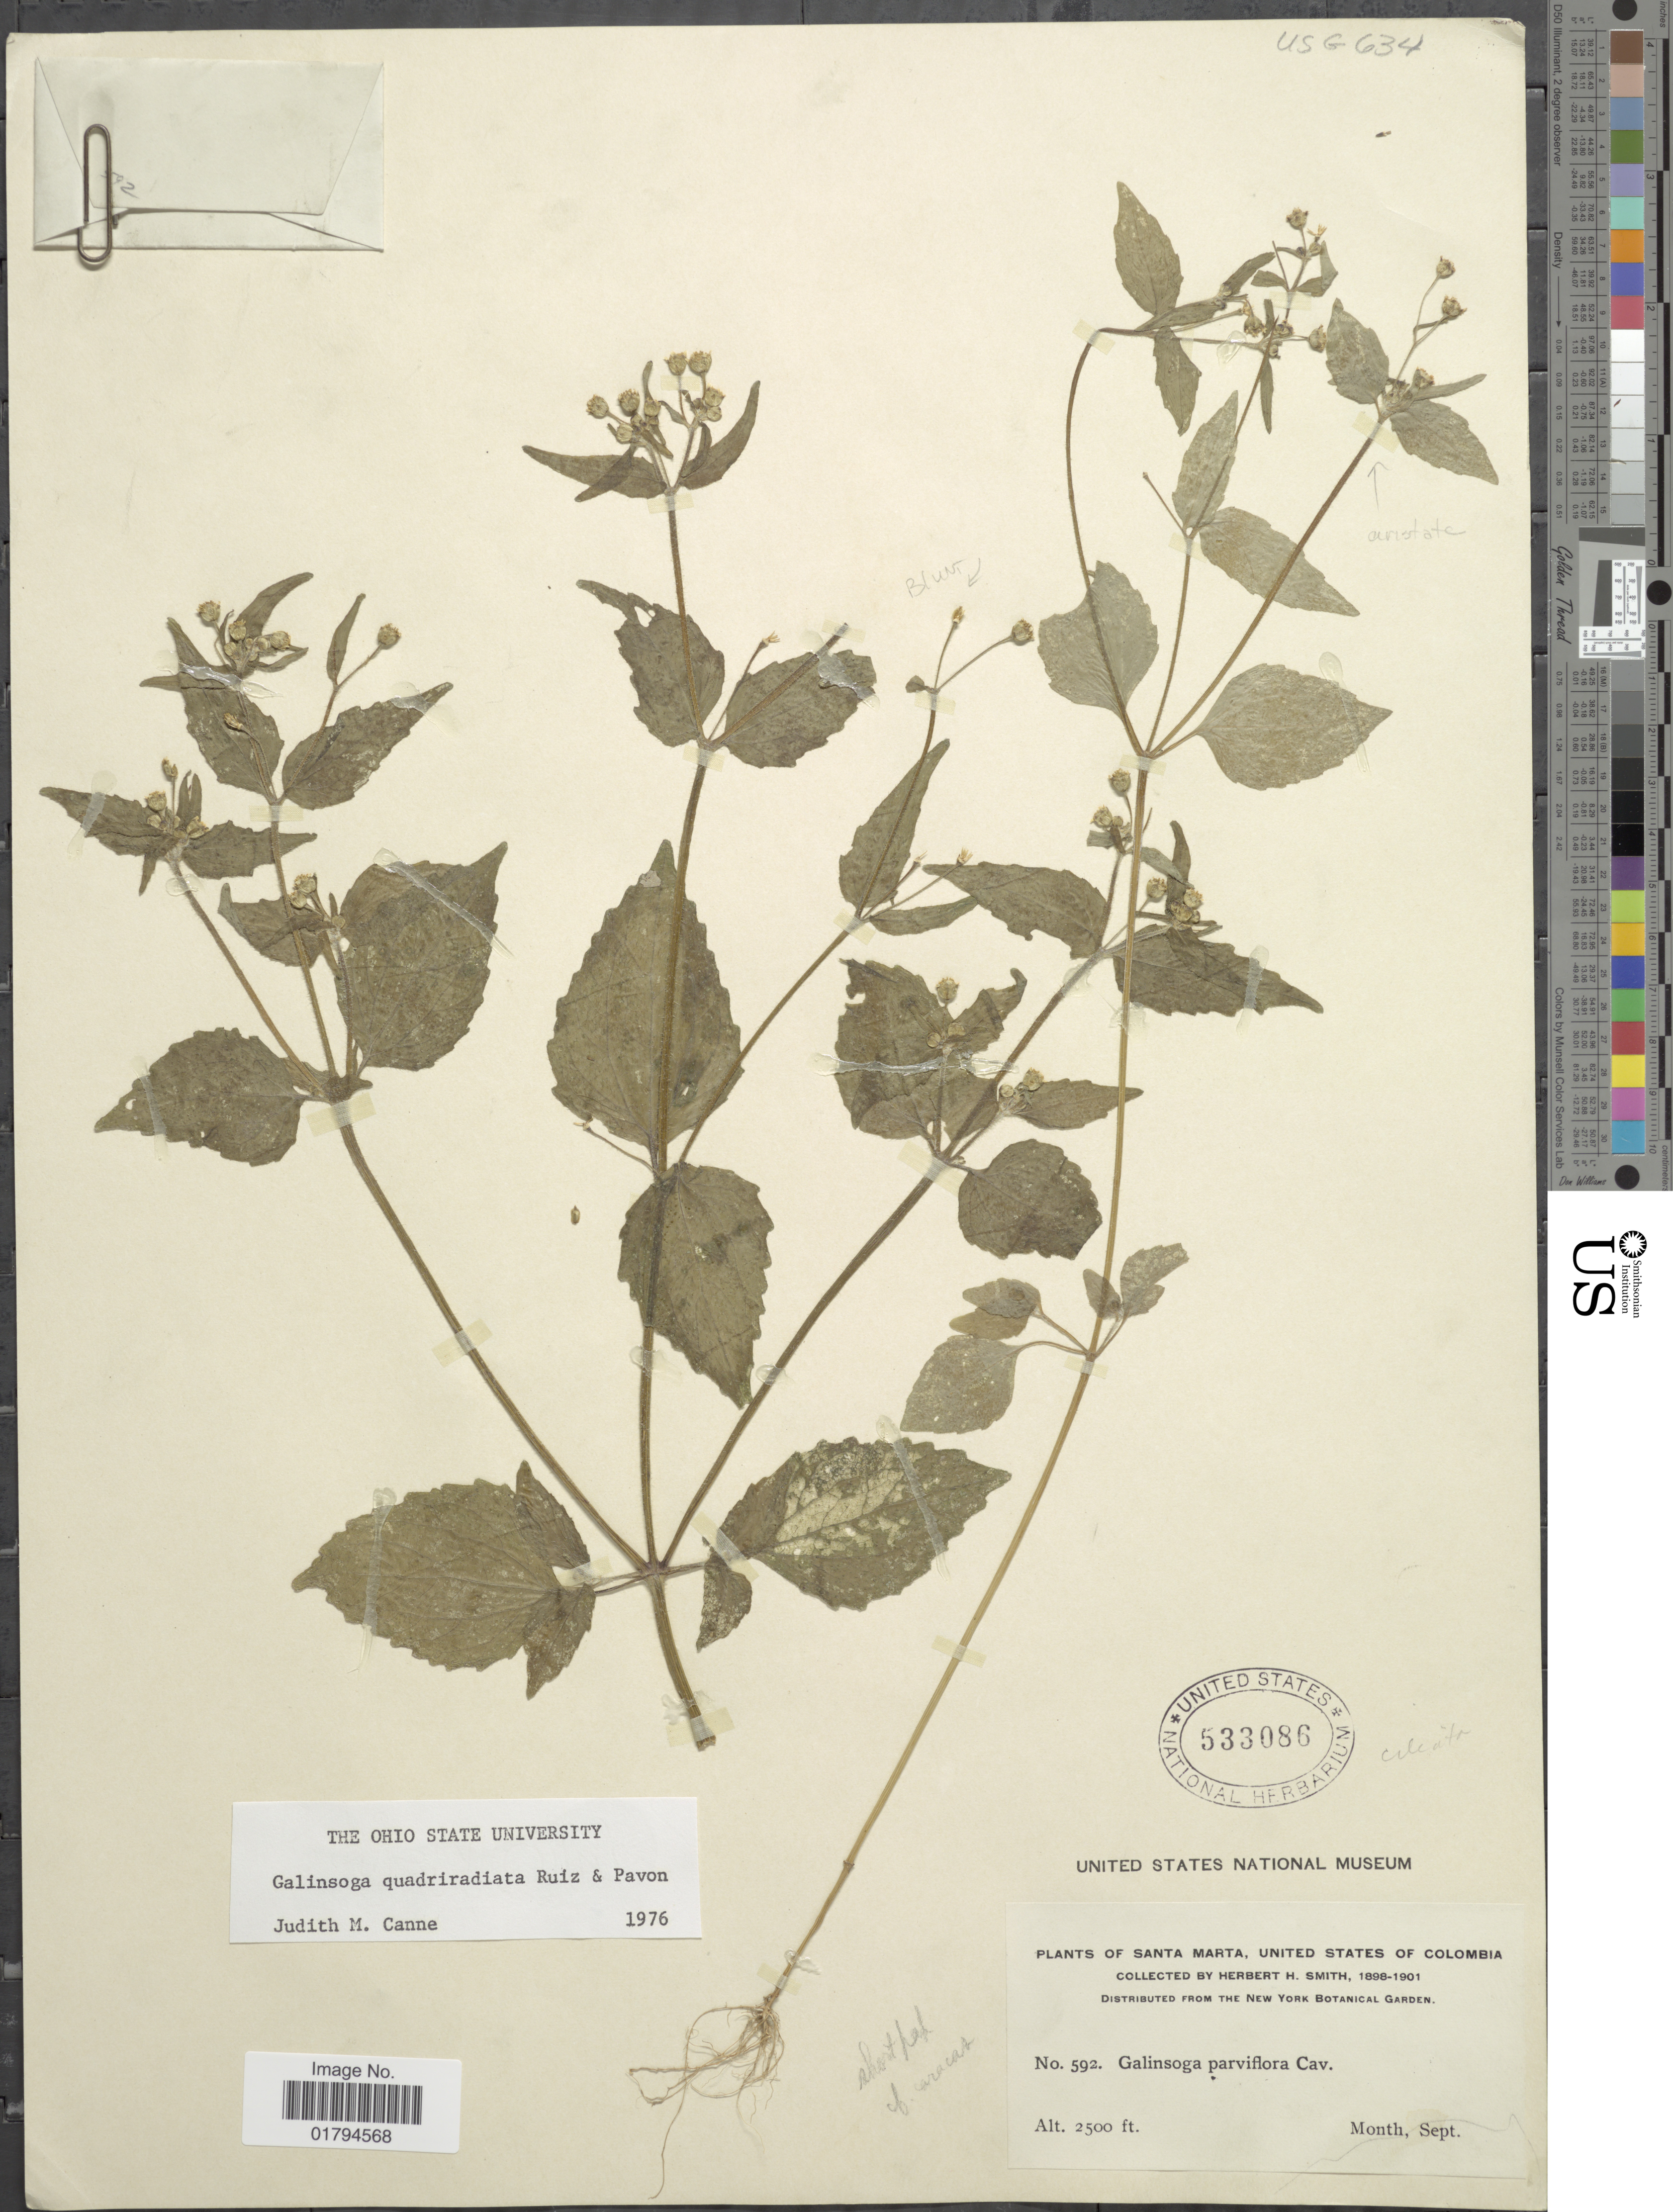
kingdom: Plantae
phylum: Tracheophyta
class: Magnoliopsida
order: Asterales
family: Asteraceae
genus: Galinsoga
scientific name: Galinsoga quadriradiata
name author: Ruiz & Pav.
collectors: Herbert H. Smith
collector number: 592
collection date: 1898-09/1901-09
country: Colombia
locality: Santa Marta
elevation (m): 762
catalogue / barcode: US 533086